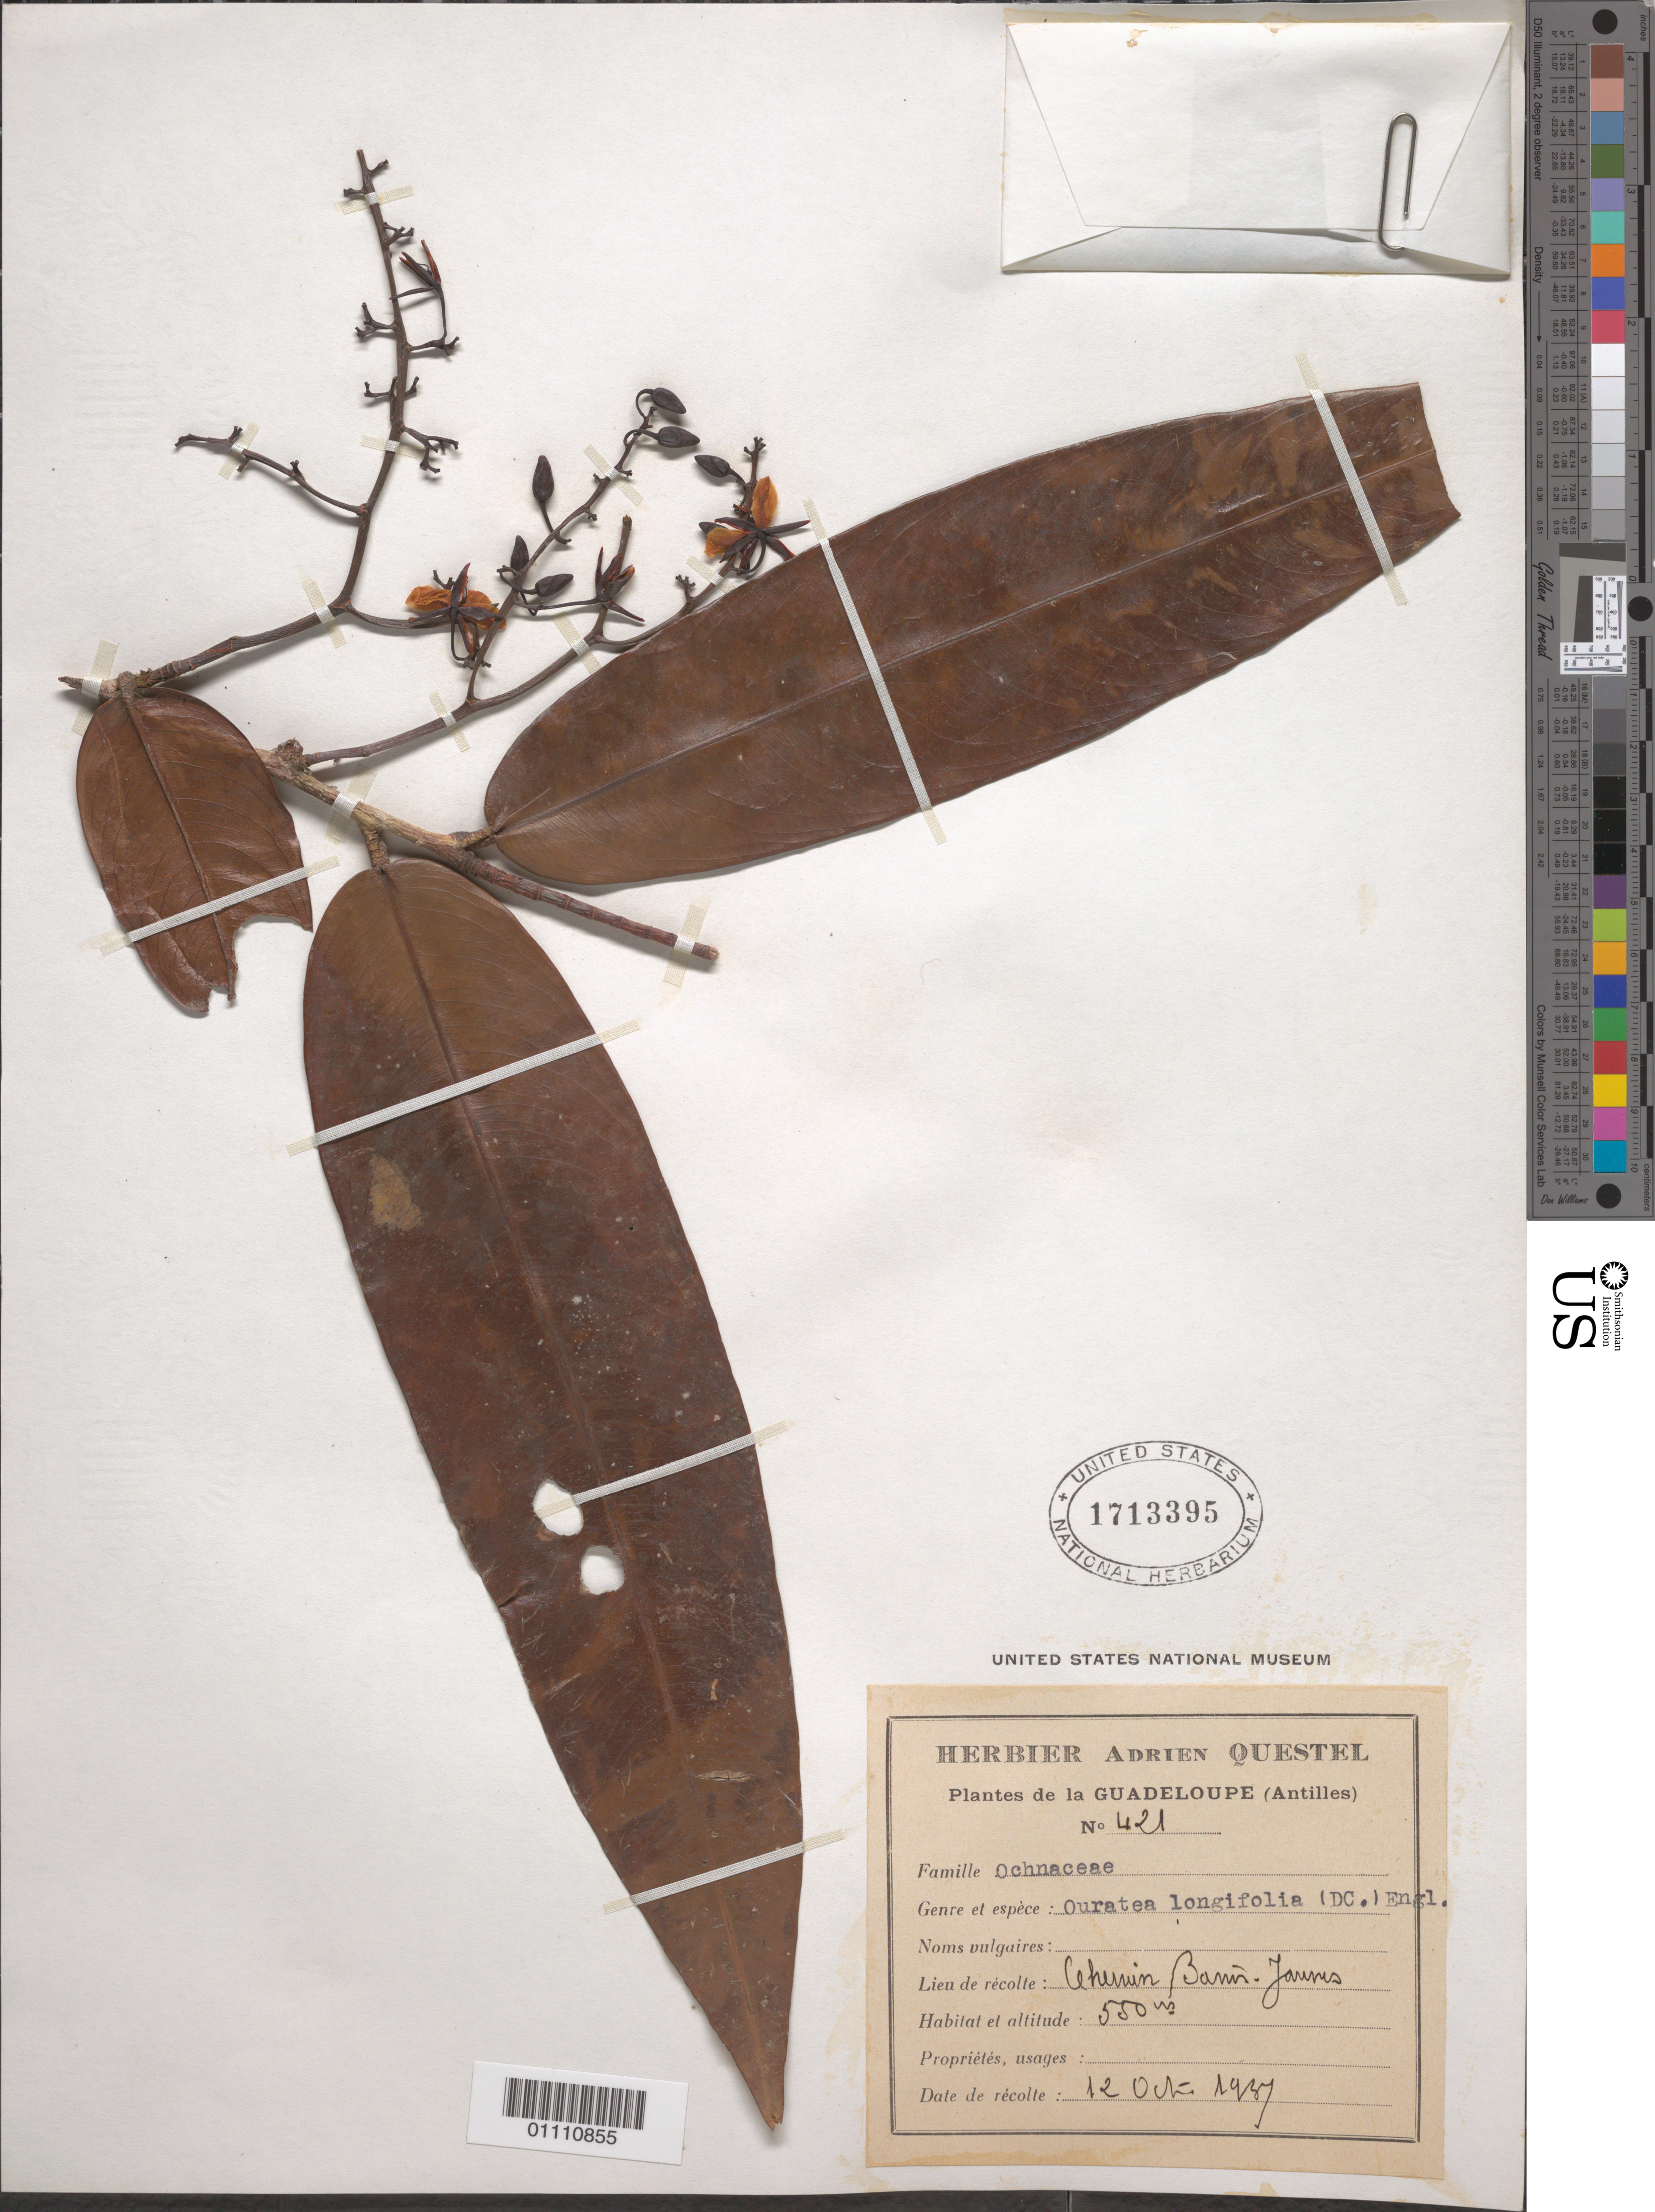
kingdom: Plantae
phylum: Tracheophyta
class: Magnoliopsida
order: Malpighiales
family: Ochnaceae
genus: Ouratea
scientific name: Ouratea longifolia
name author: (Lam.) Engl.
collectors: A. Questel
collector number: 421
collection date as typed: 11 Oct 1937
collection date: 1937-10-11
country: Guadeloupe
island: Basse Terre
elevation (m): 550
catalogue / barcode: US 1713395